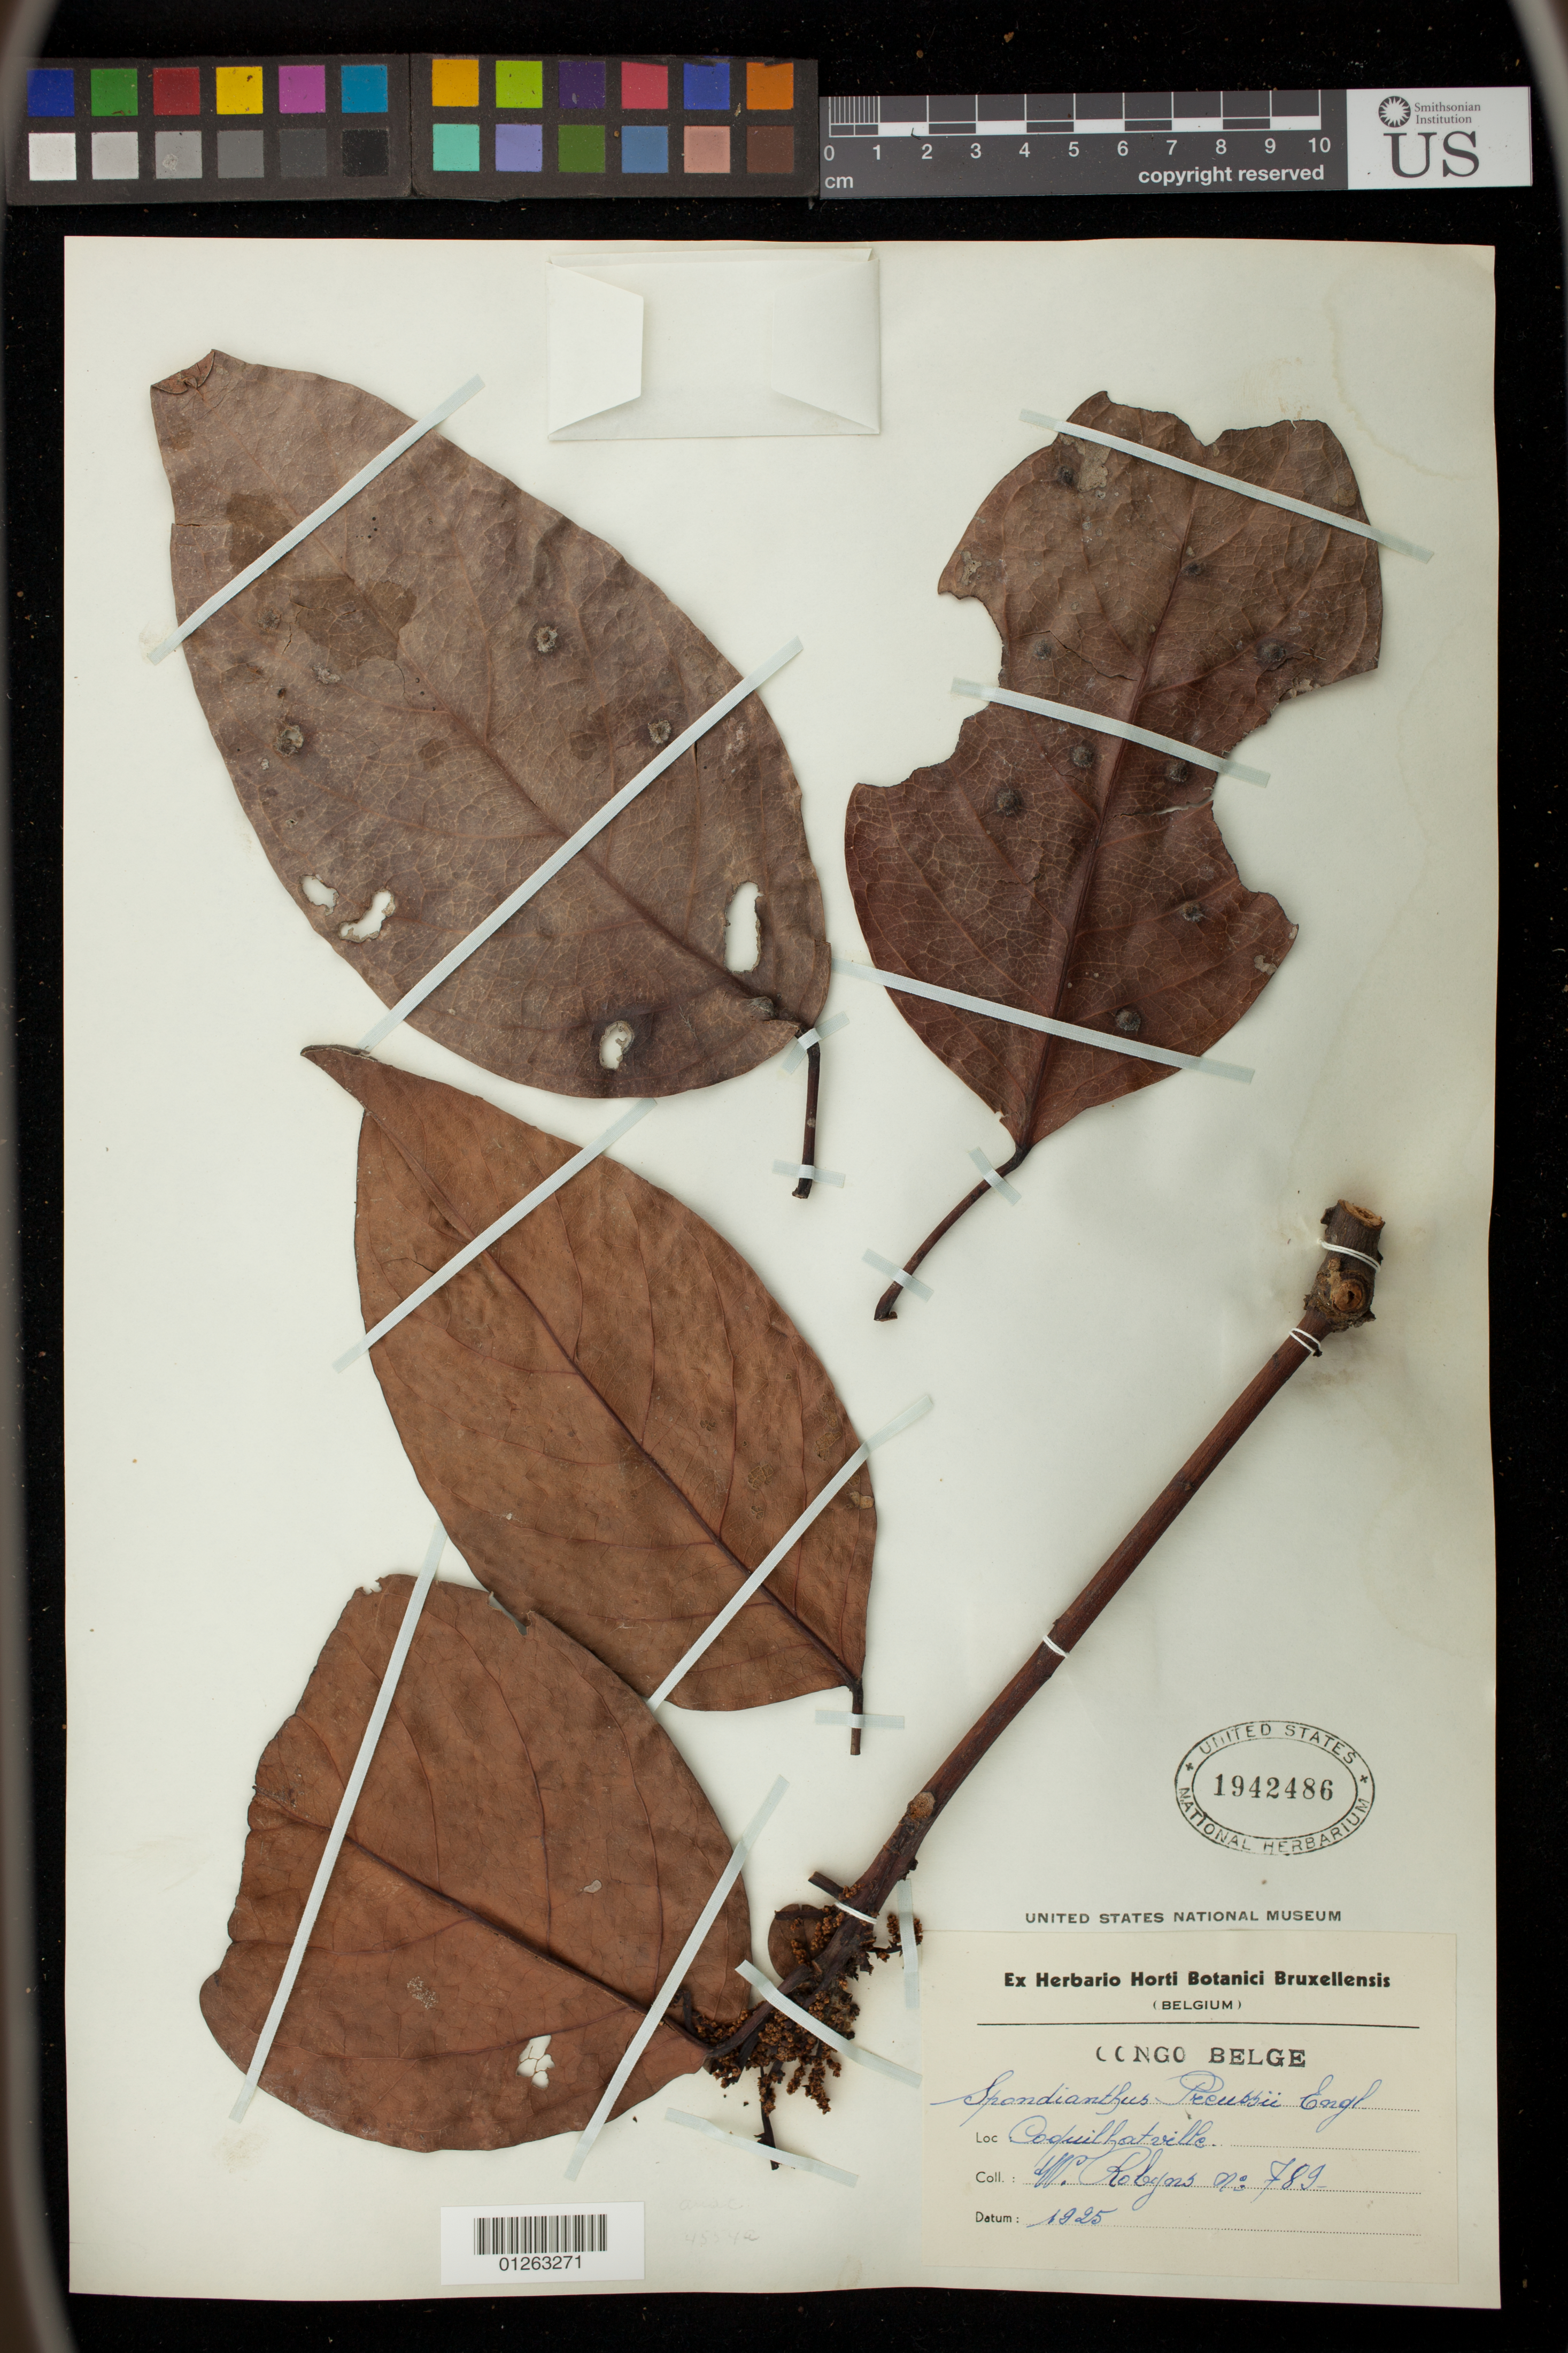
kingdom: Plantae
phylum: Tracheophyta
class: Magnoliopsida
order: Malpighiales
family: Phyllanthaceae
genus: Spondianthus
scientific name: Spondianthus preussii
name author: Engl.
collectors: F. Robyns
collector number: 789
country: Congo, Democratic Republic of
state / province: Equateur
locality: Coquilhatville [Mbandaka]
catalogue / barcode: US 1942486